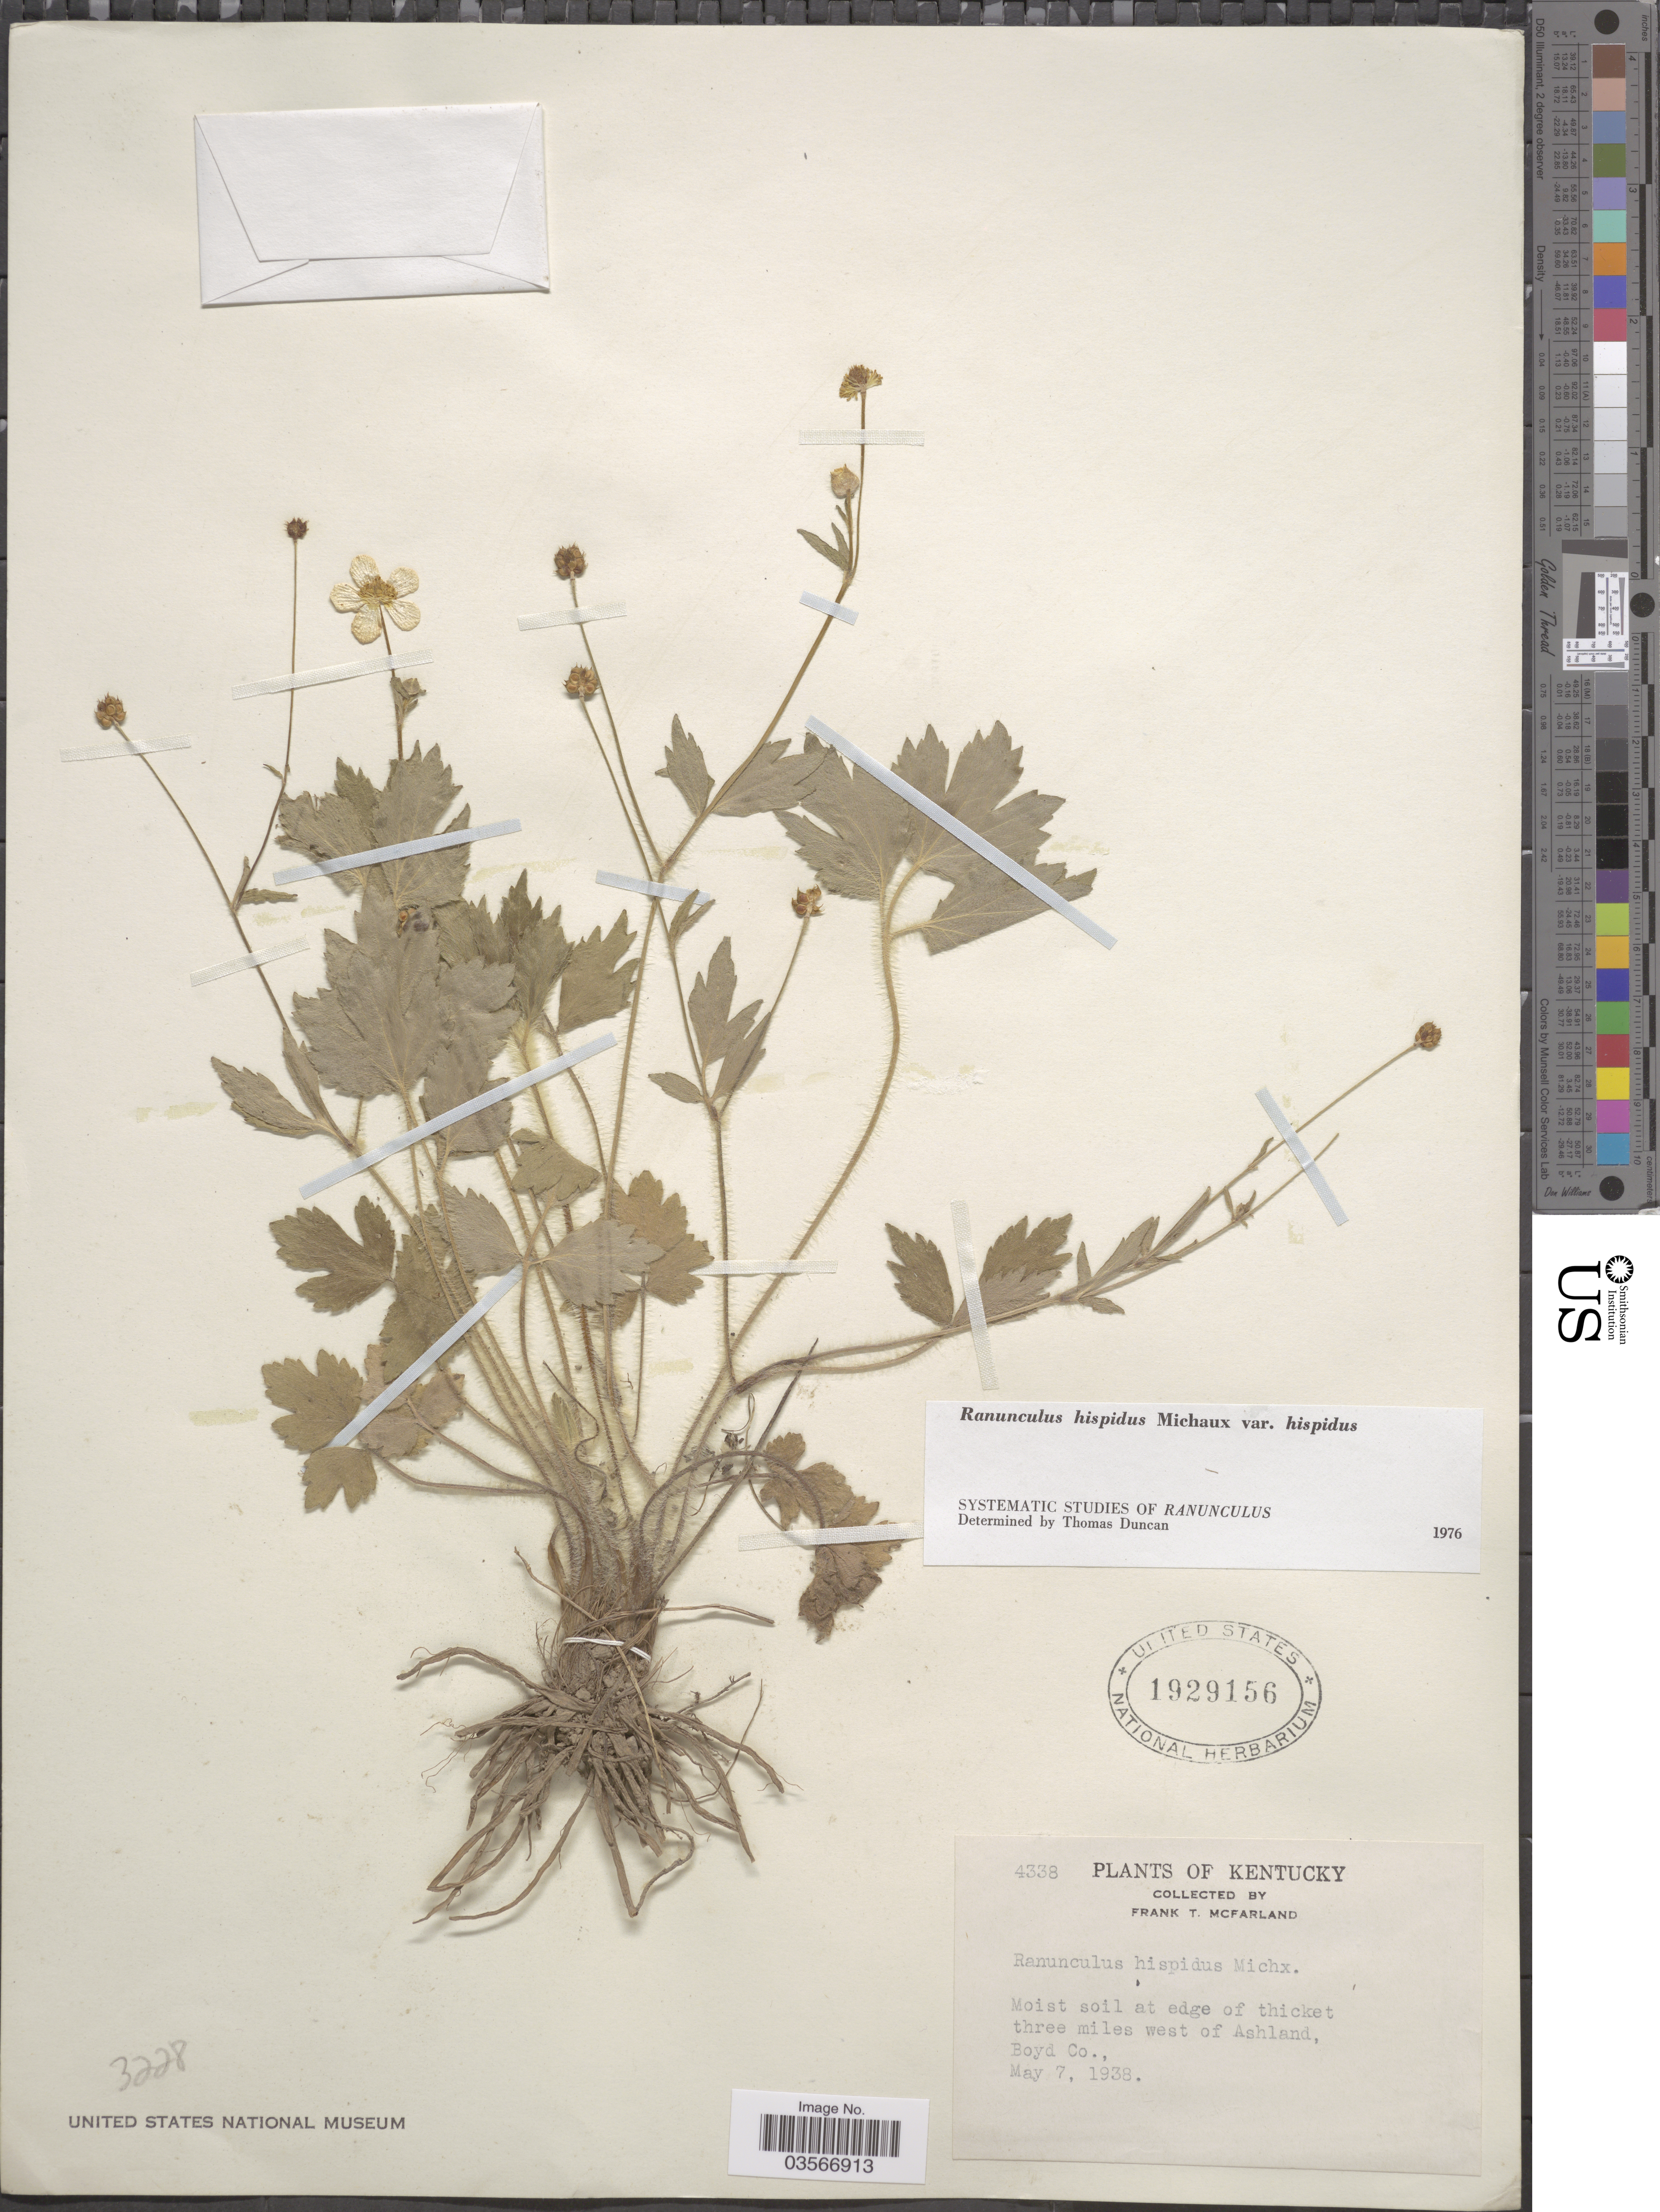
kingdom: Plantae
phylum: Tracheophyta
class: Magnoliopsida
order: Ranunculales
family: Ranunculaceae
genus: Ranunculus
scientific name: Ranunculus hispidus var. hispidus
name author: Michx.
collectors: F. McFarland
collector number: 4338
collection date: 1938-05-07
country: United States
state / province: Kentucky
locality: Moist soil at edge of thicket three miles west of Ashland, Boyd Co.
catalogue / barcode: US 1929156